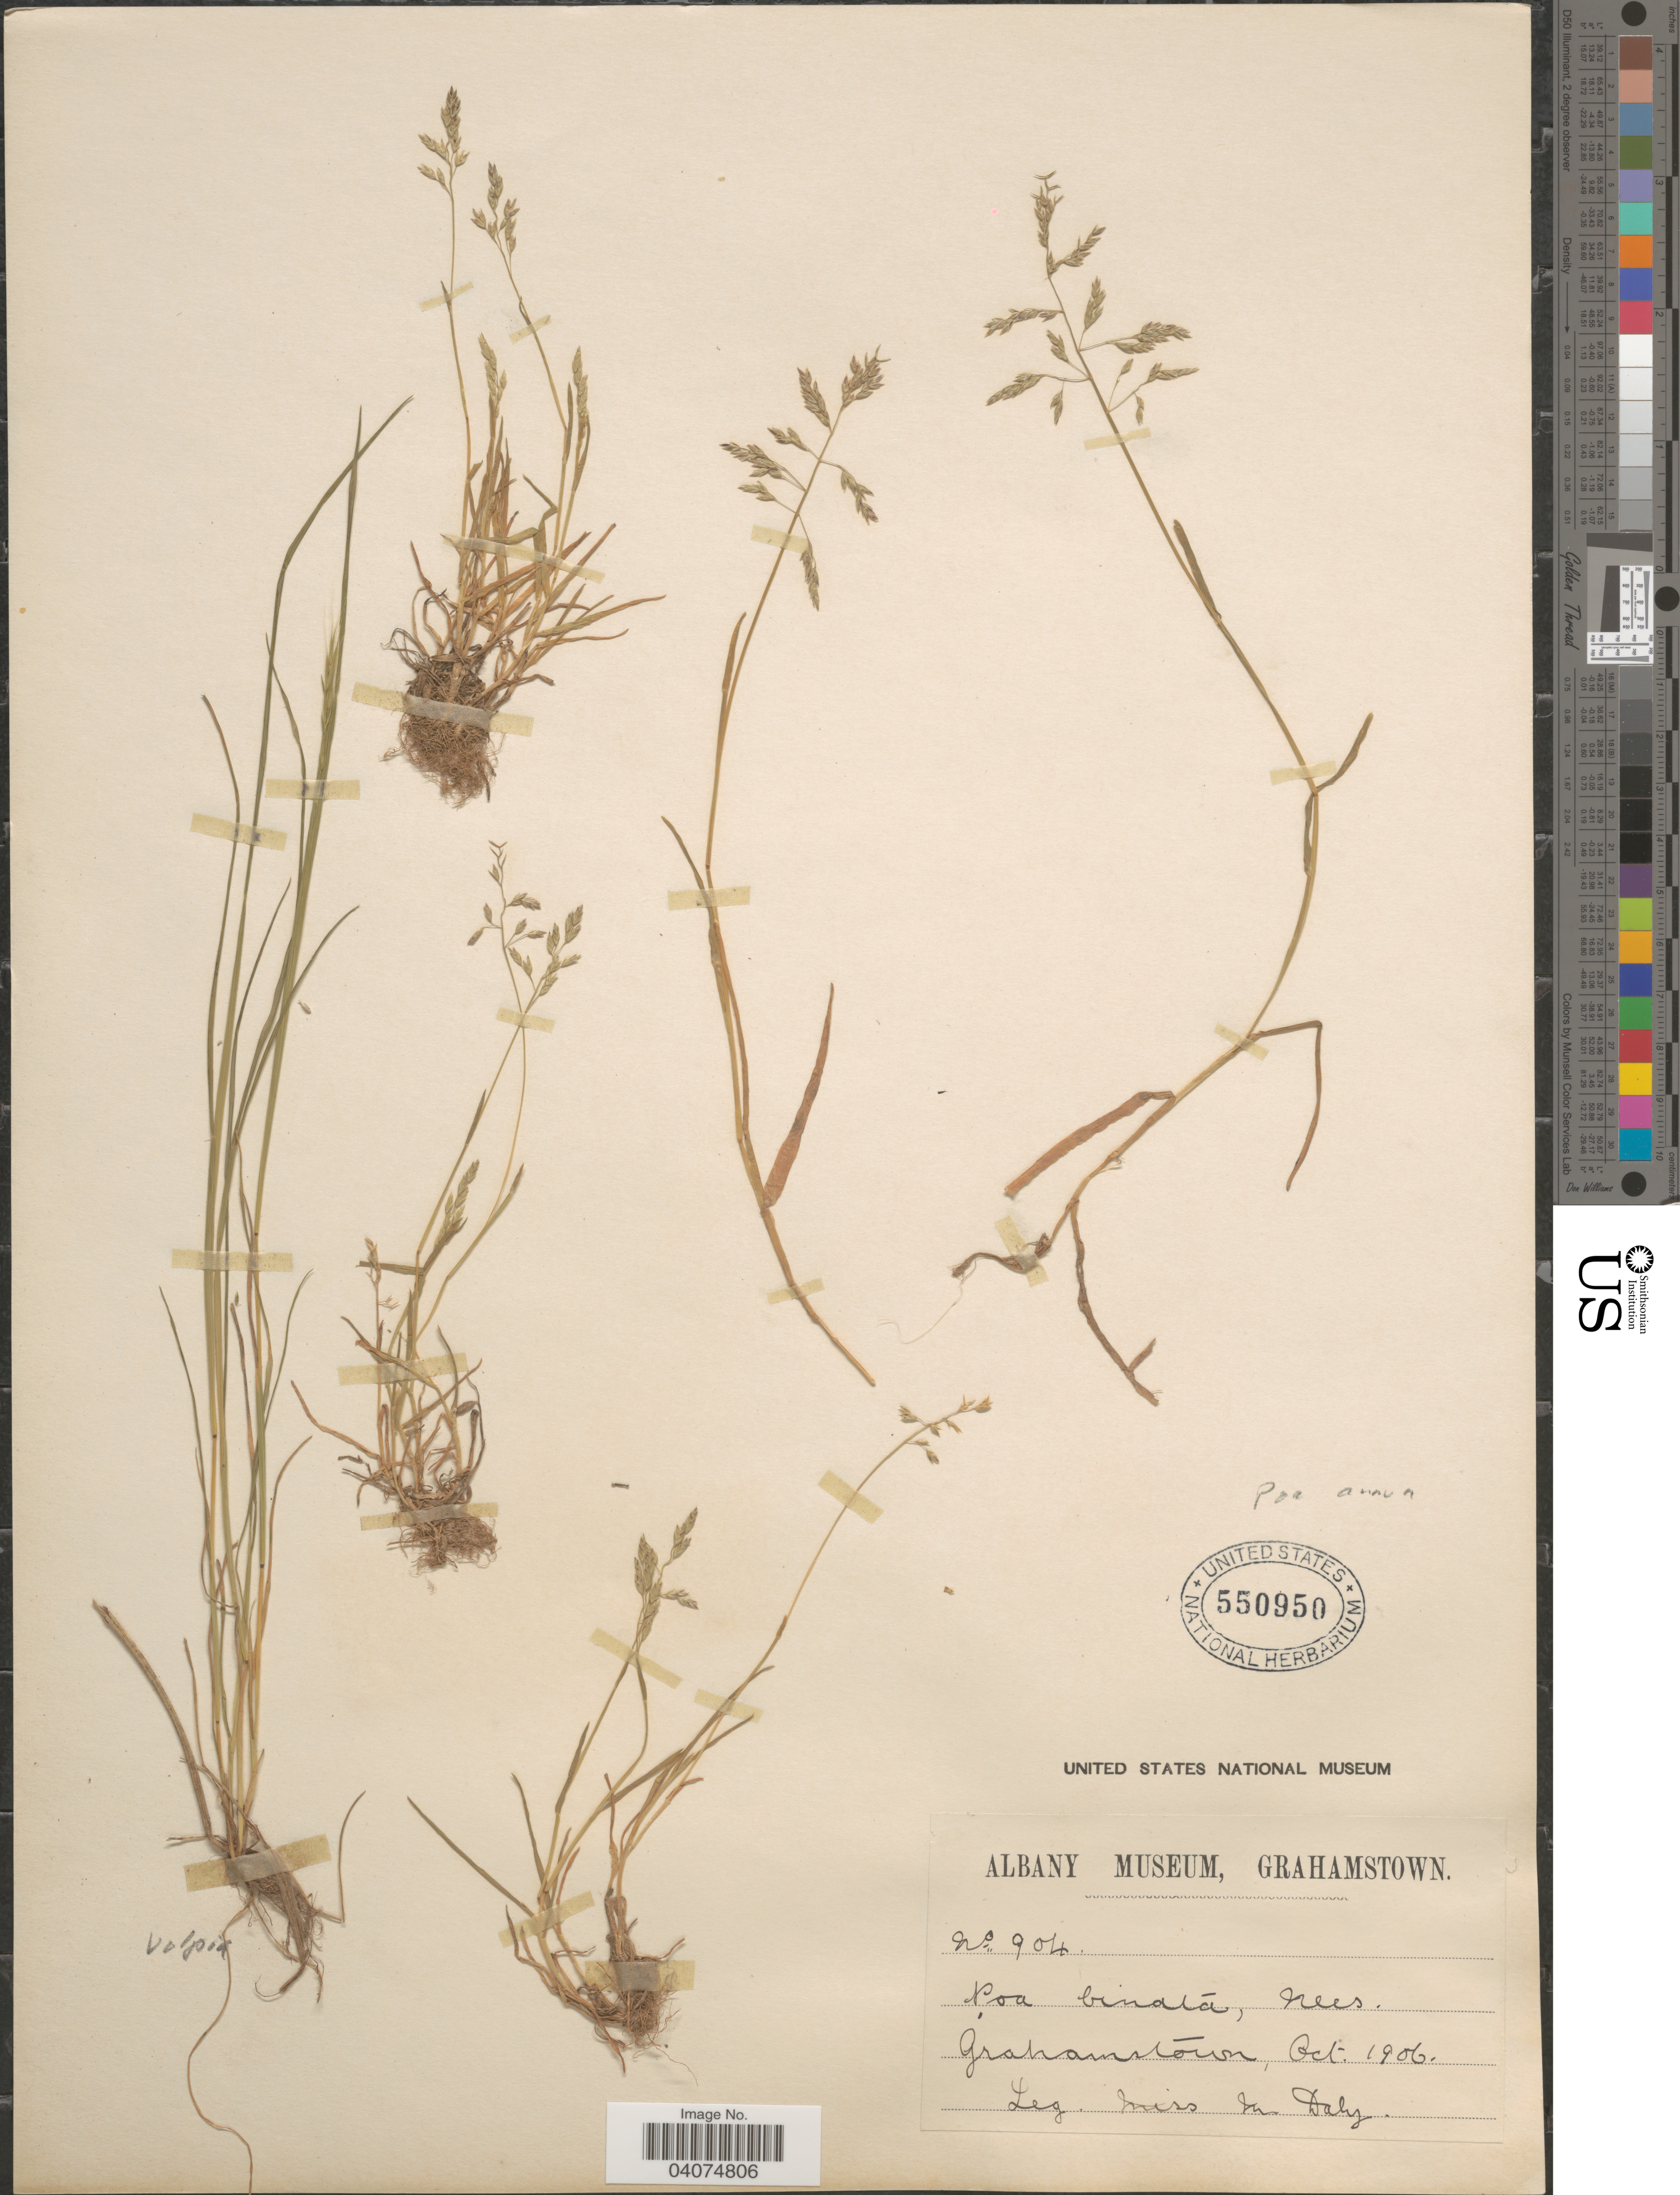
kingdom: Plantae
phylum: Tracheophyta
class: Liliopsida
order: Poales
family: Poaceae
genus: Poa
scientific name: Poa annua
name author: L.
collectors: M. Daly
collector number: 904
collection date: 1906-10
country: South Africa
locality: Grahamstown.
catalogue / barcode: US 550950